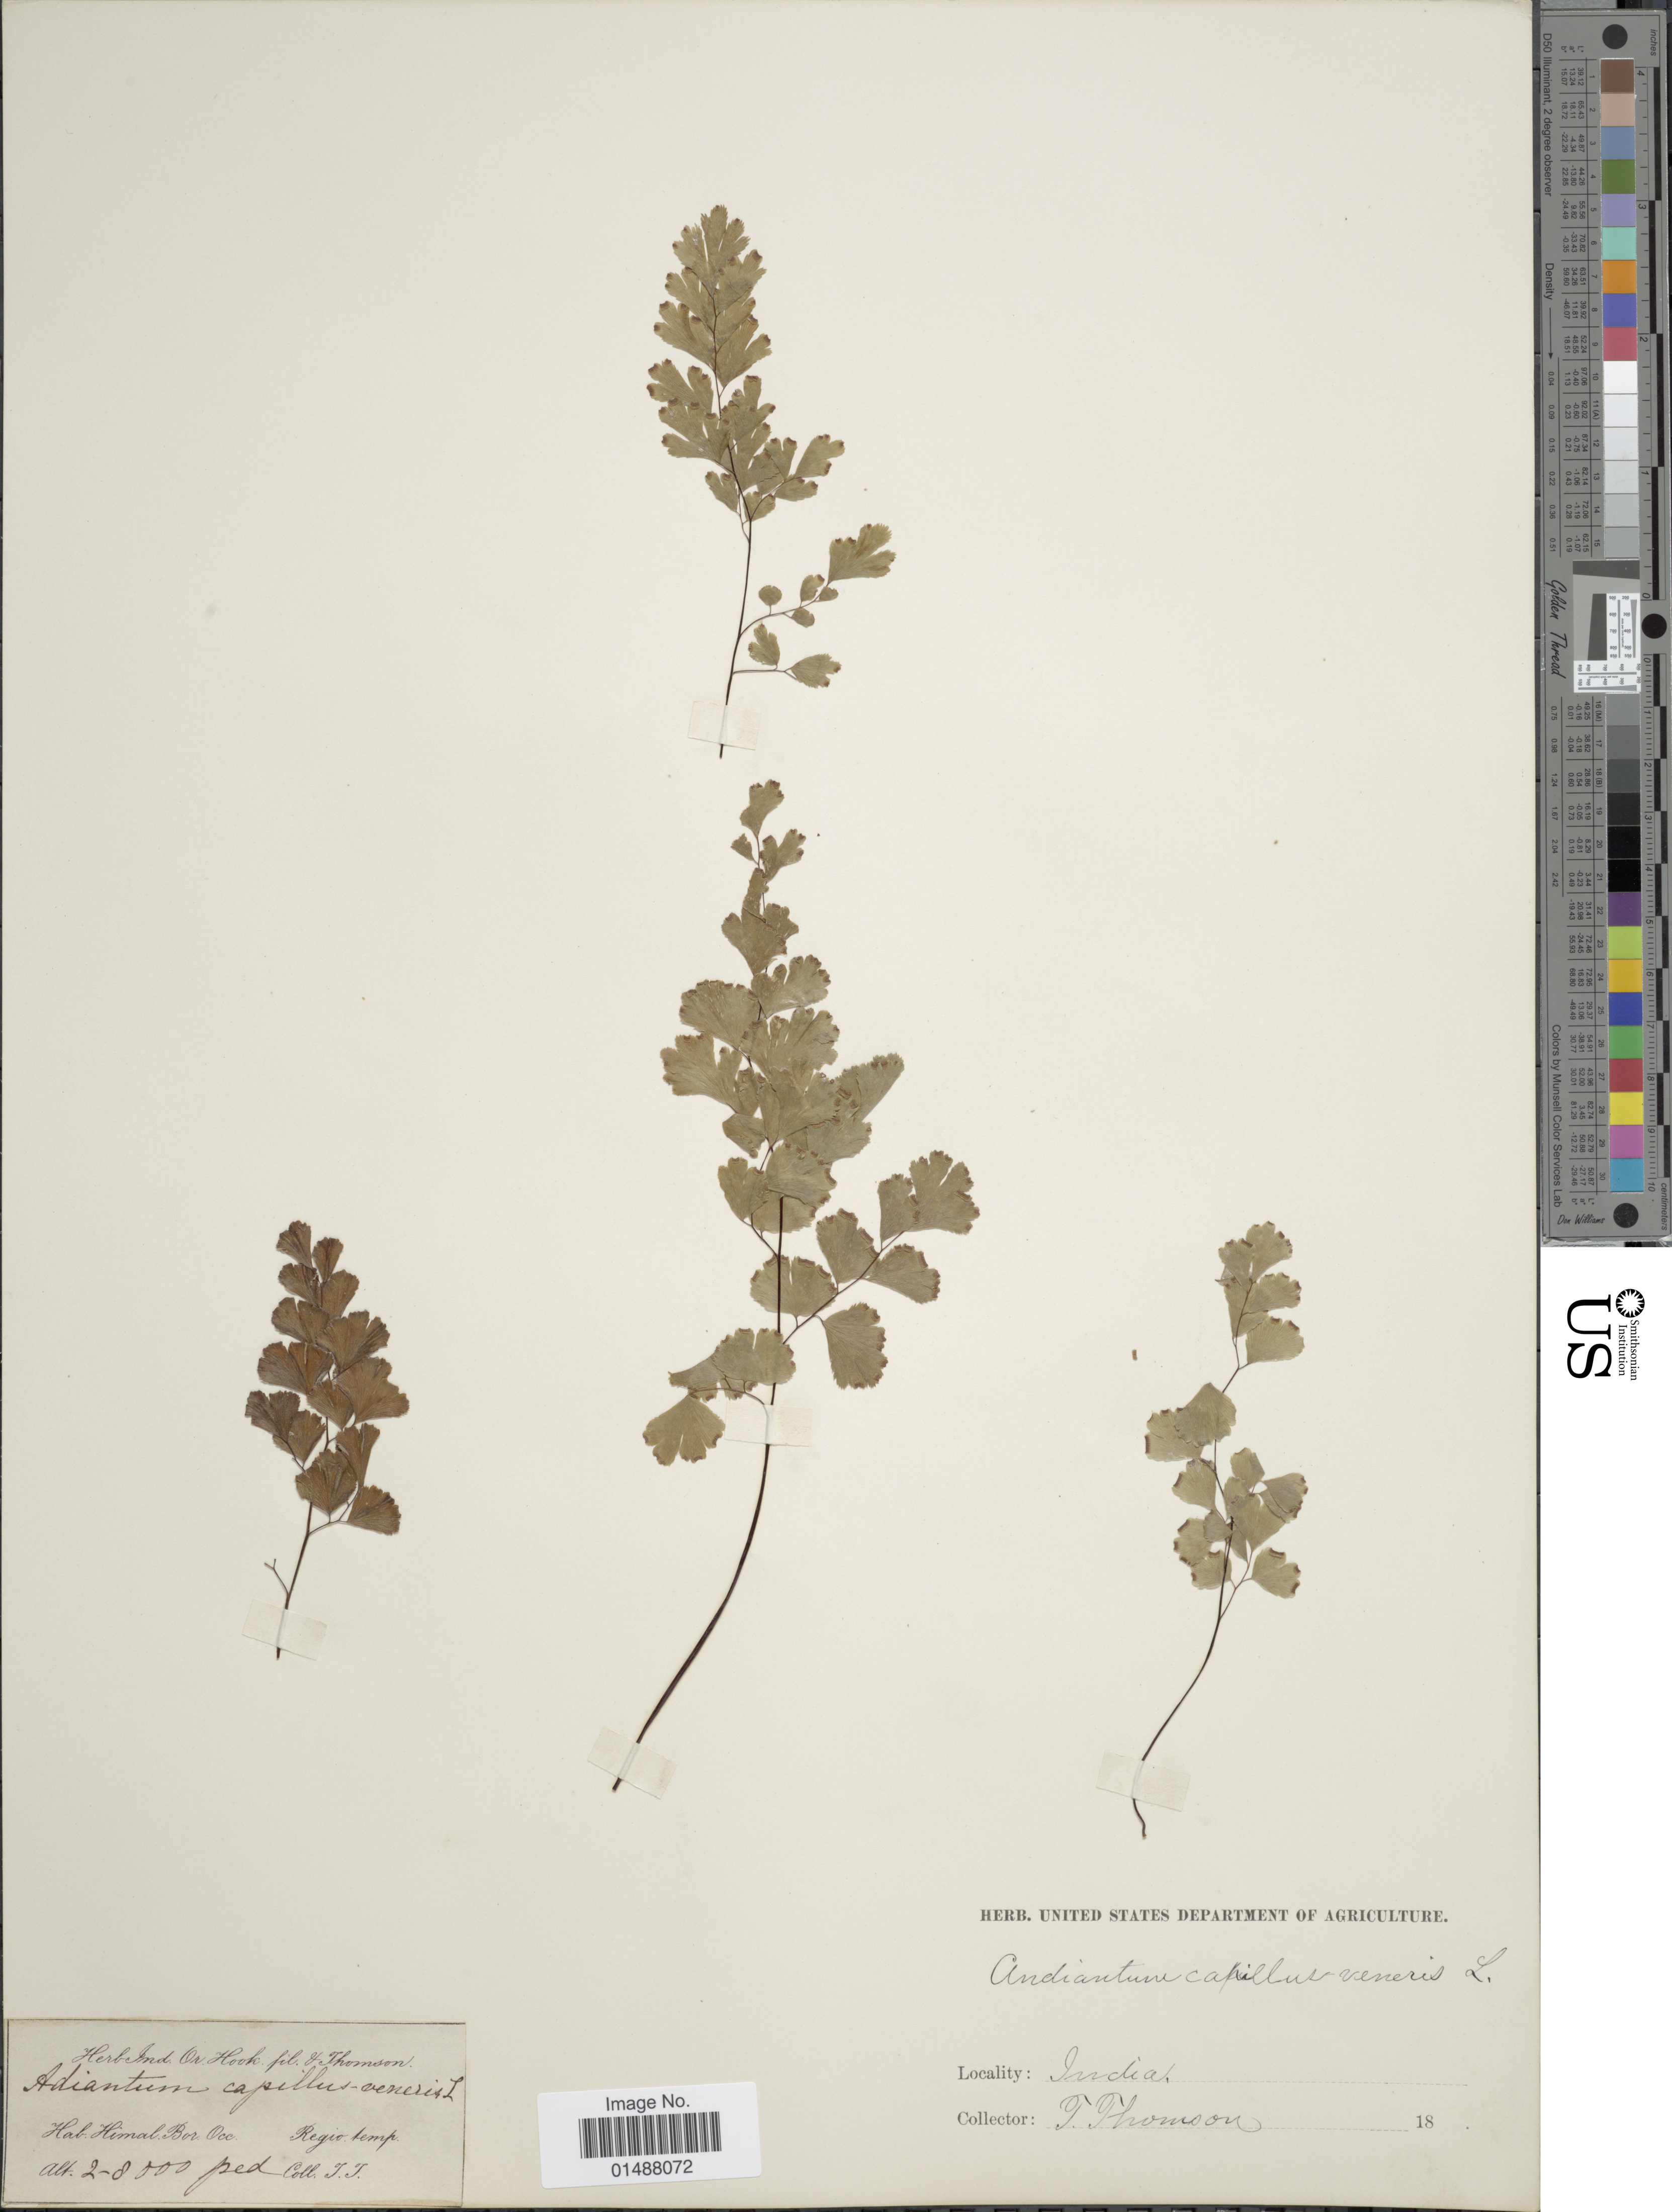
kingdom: Plantae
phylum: Tracheophyta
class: Polypodiopsida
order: Polypodiales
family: Pteridaceae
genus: Adiantum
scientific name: Adiantum capillus-veneris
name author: L.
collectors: T. Thomson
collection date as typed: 18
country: India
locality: Himal. Bor. Occ., Regio. temp.